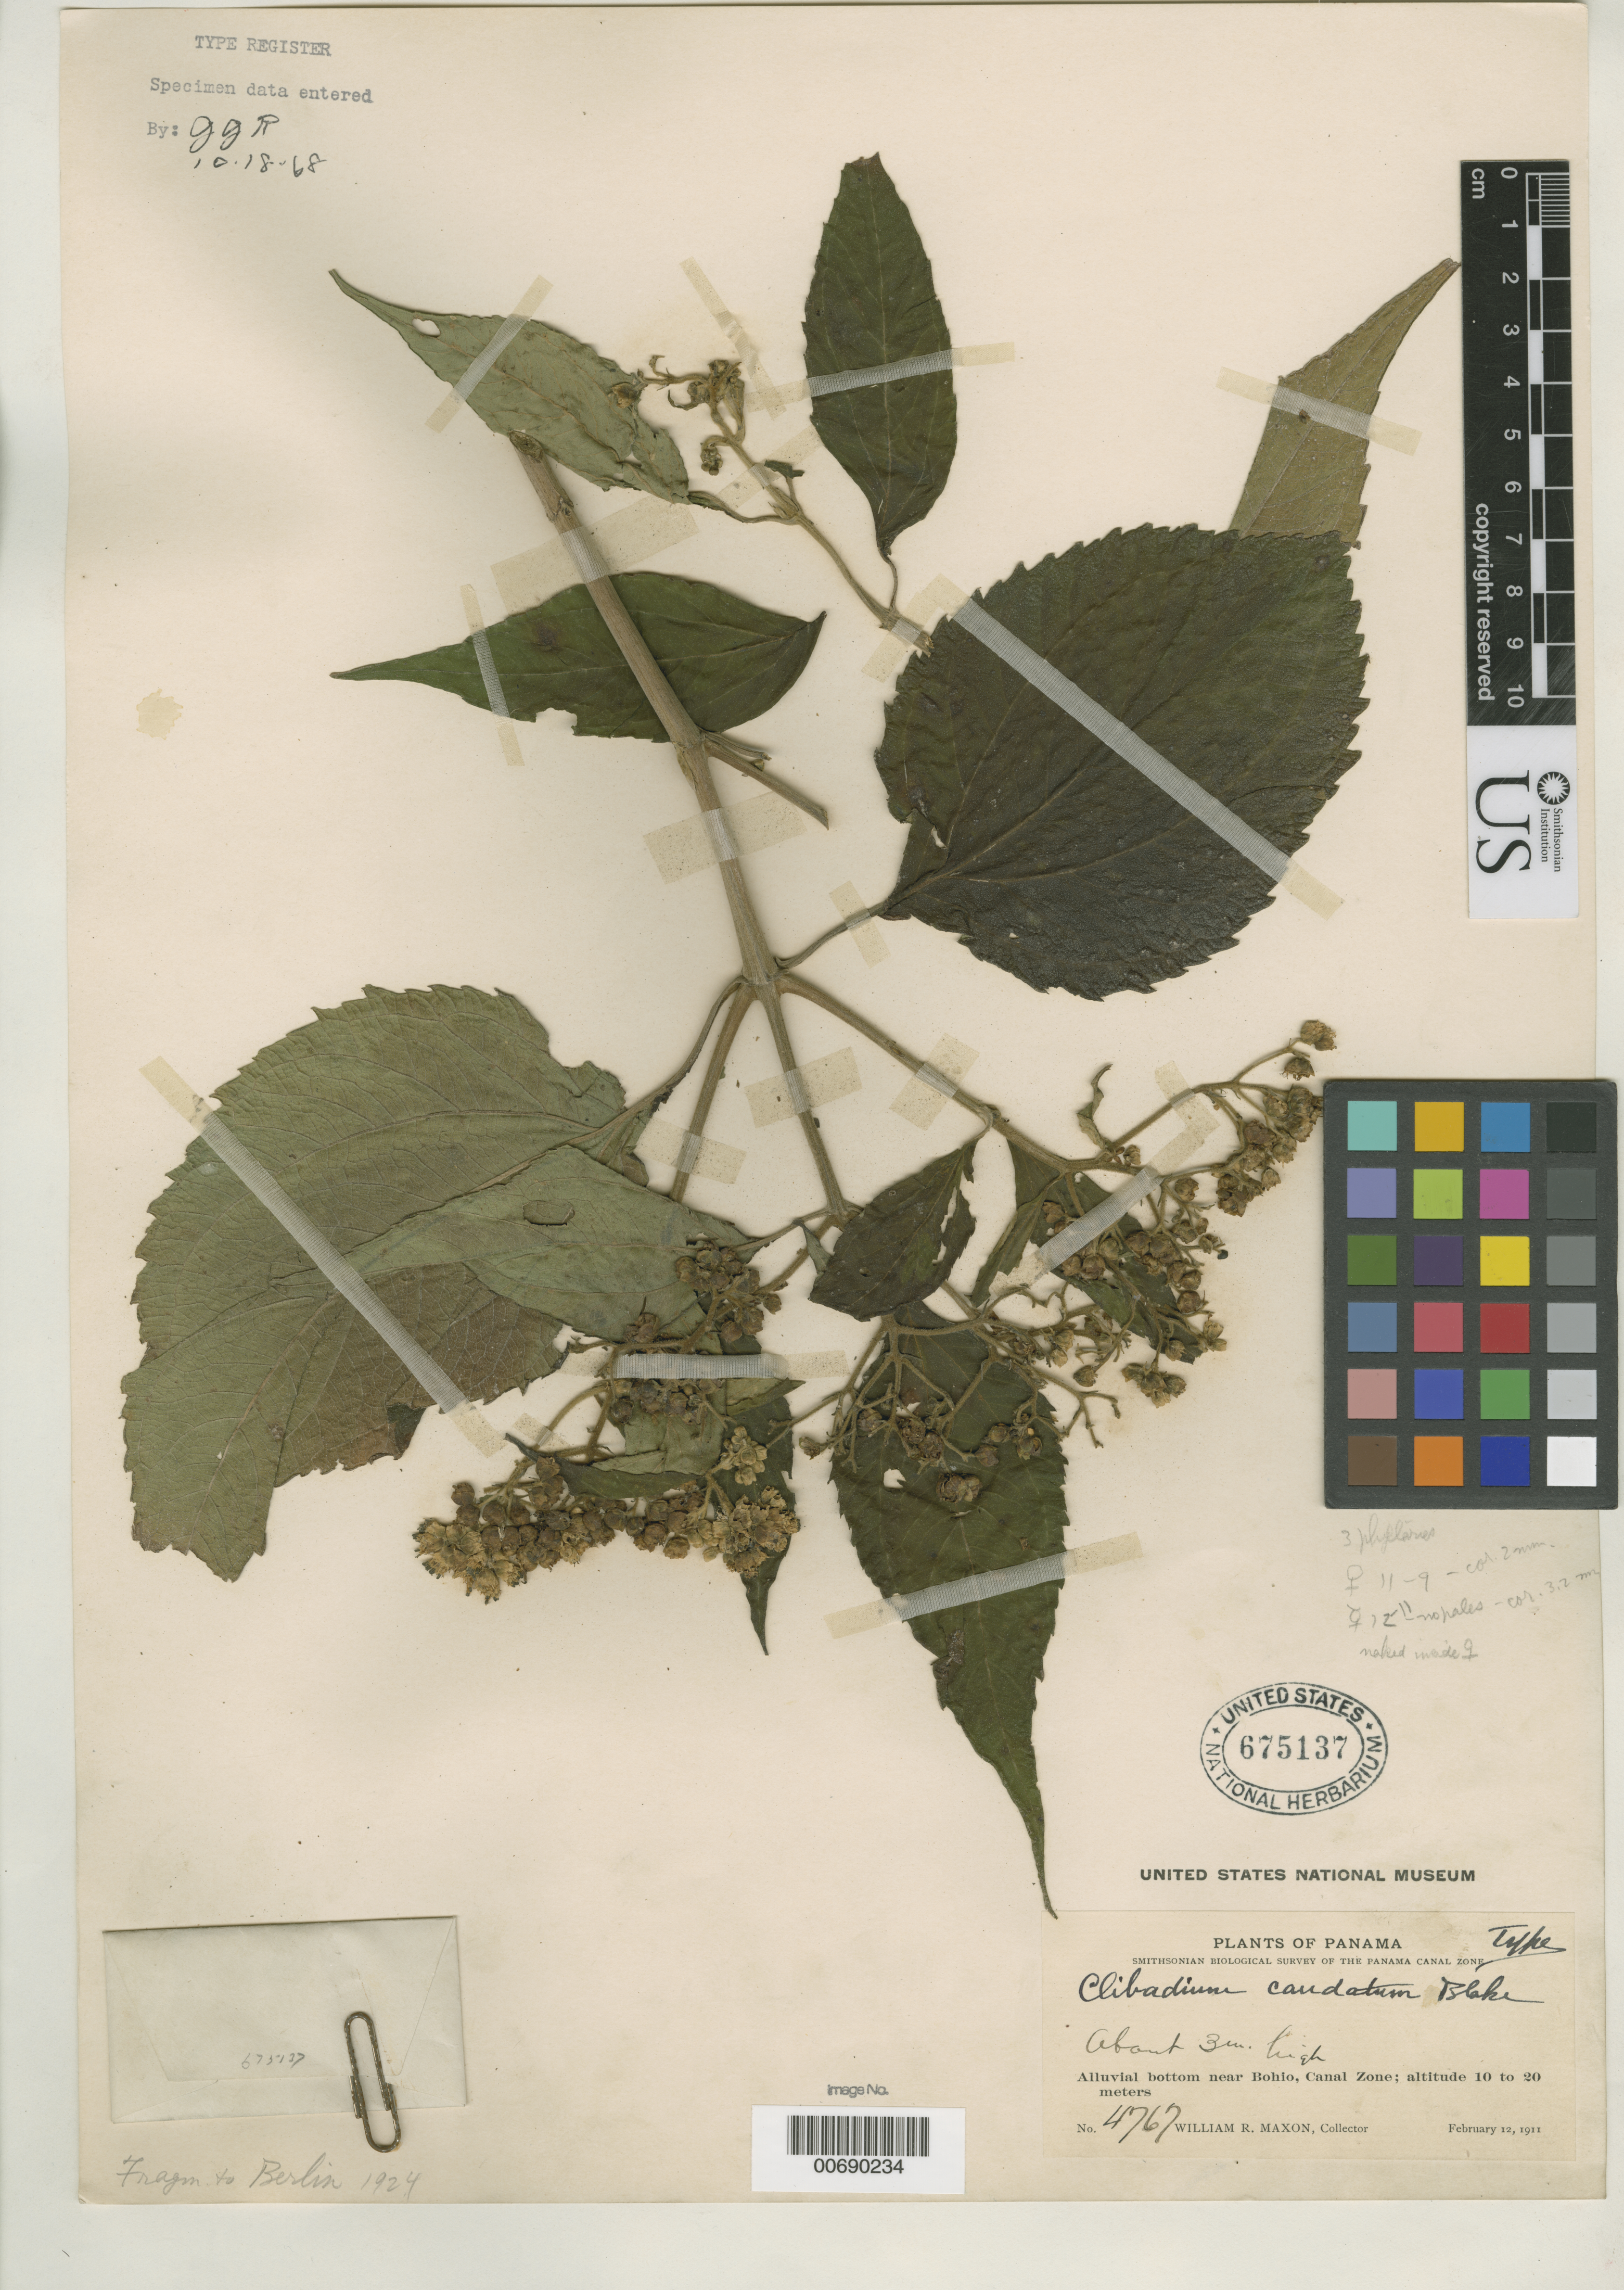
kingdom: Plantae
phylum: Tracheophyta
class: Magnoliopsida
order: Asterales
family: Asteraceae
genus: Clibadium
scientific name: Clibadium caudatum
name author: S.F. Blake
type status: Holotype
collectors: W. R. Maxon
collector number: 4767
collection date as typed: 12 Feb 1911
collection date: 1911-02-12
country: Panama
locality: Near Bohio.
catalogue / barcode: US 675137